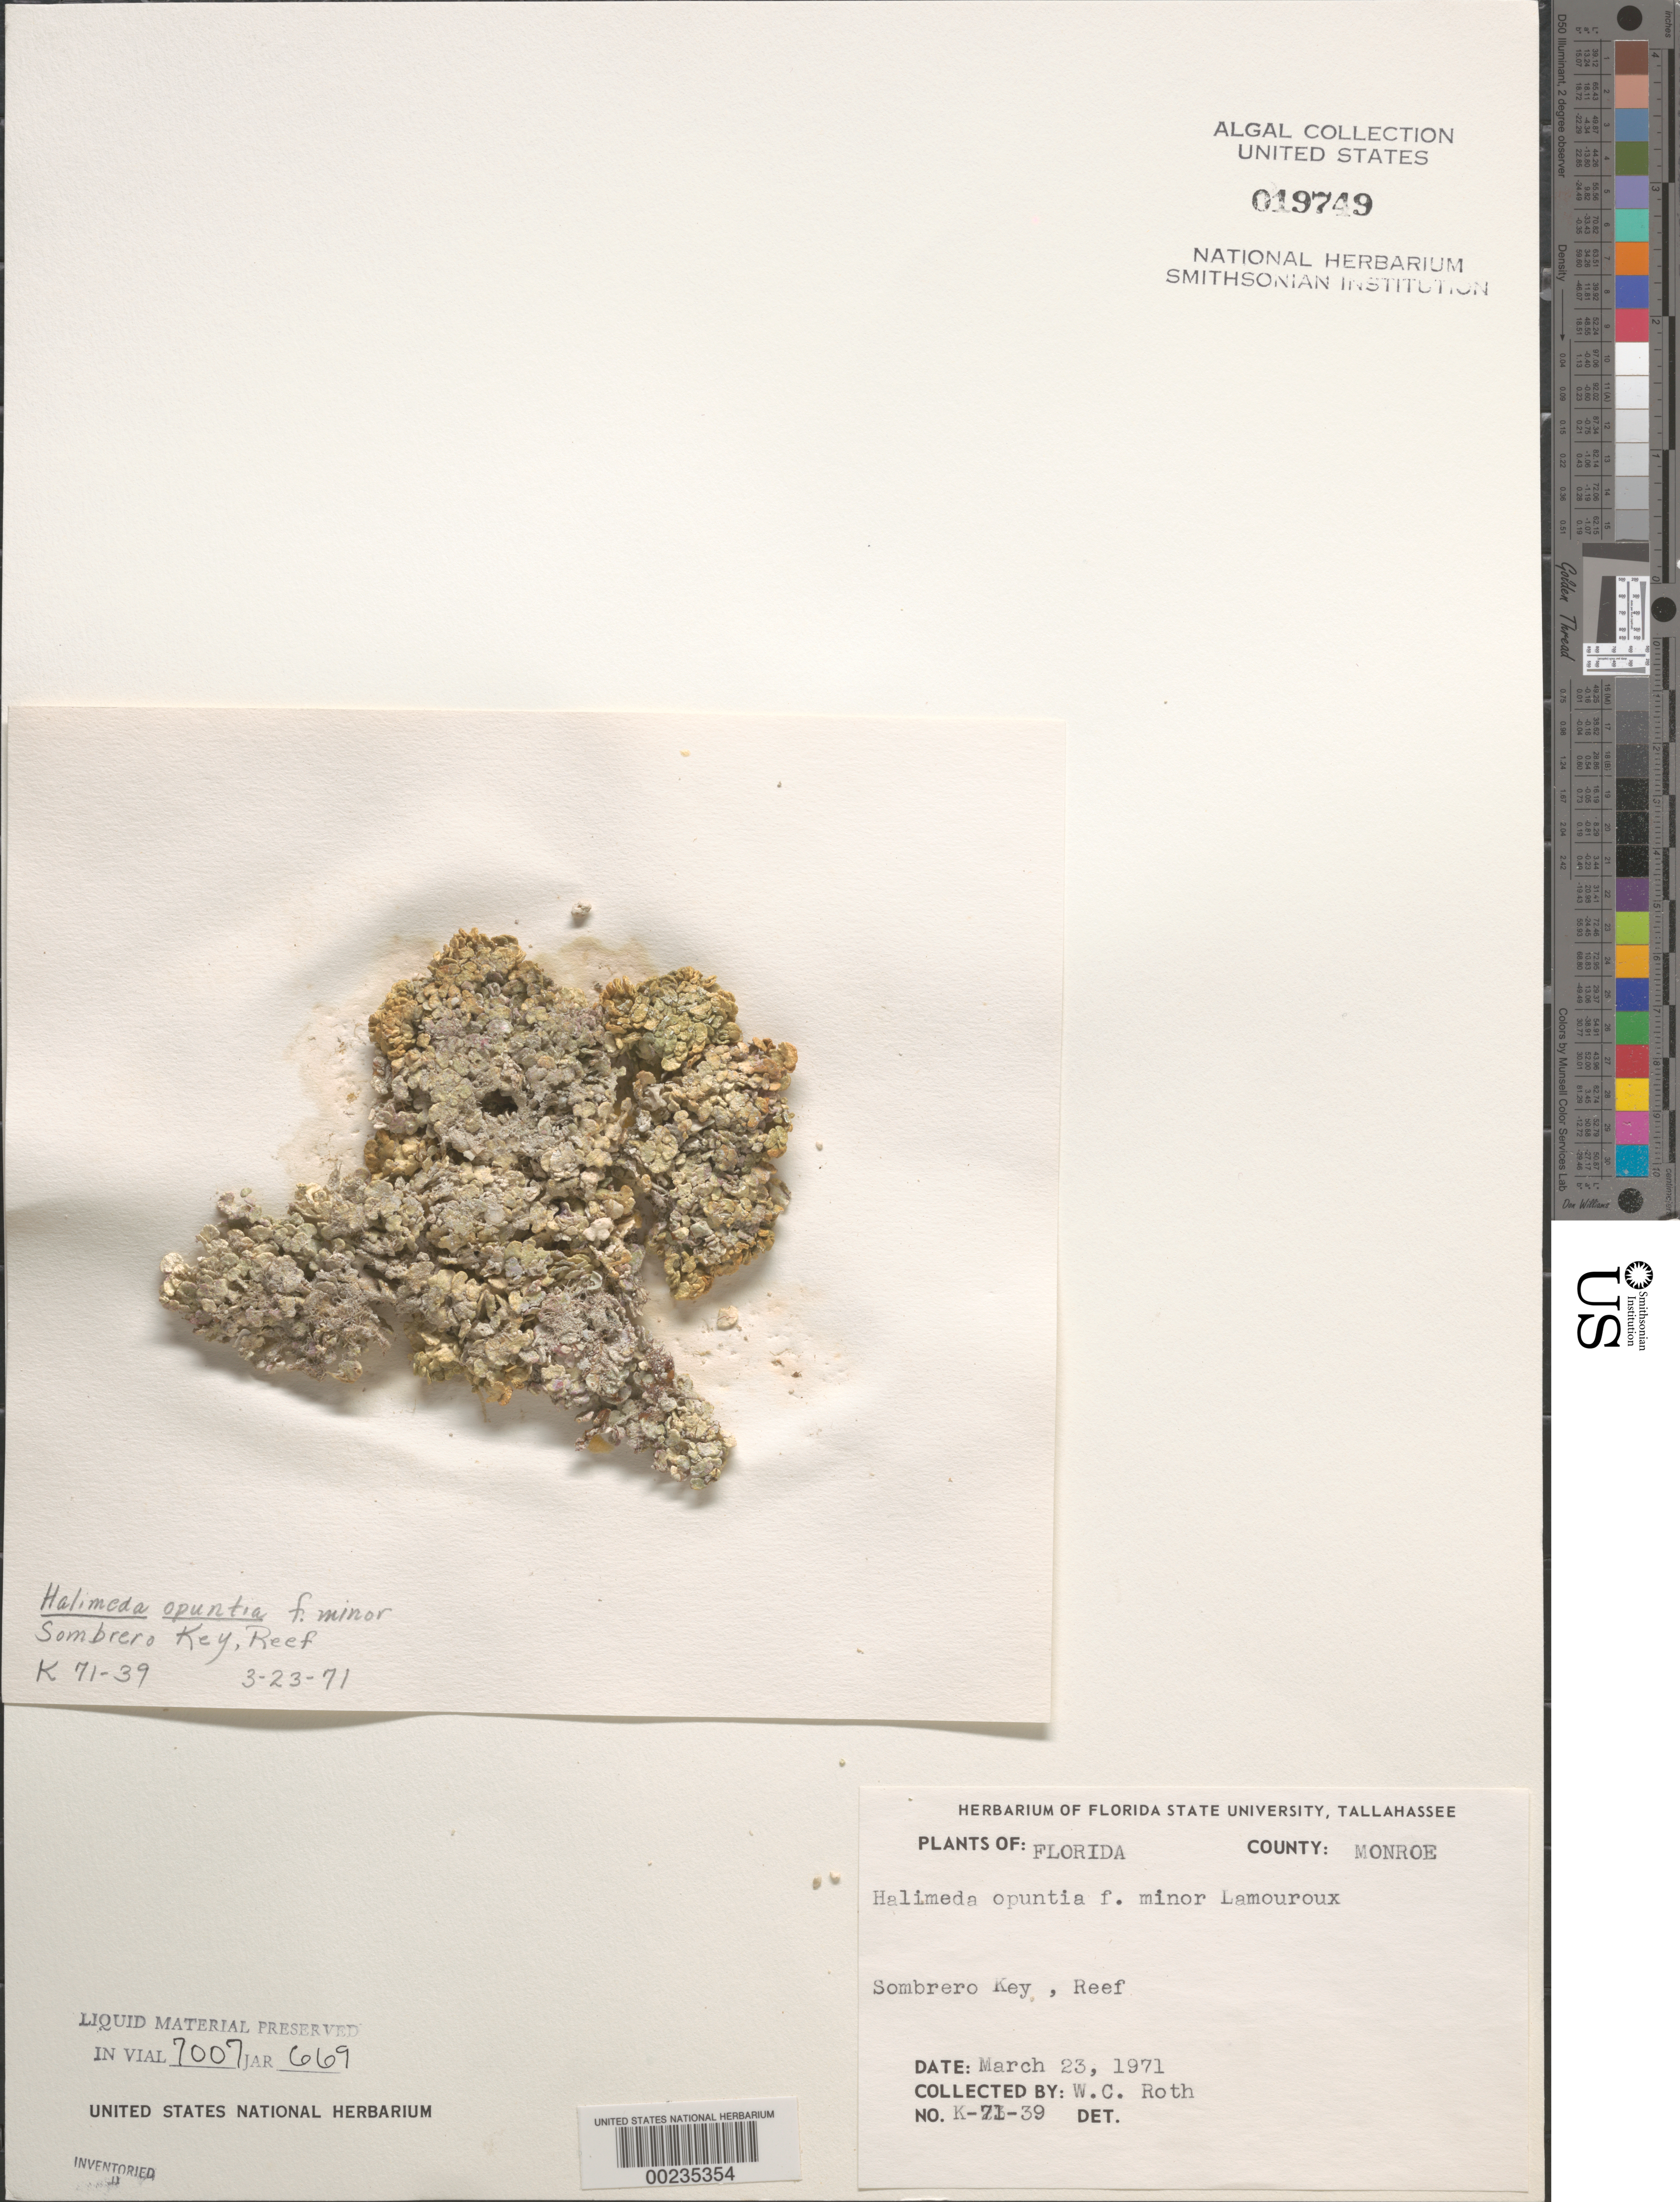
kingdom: Plantae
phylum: Chlorophyta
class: Ulvophyceae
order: Bryopsidales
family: Halimedaceae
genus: Halimeda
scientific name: Halimeda opuntia f. minor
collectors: W. C. Roth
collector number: K-71-39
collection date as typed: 23 Mar 1971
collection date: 1971-03-23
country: United States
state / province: Florida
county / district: Monroe County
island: Sombrero Key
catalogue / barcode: US 19749